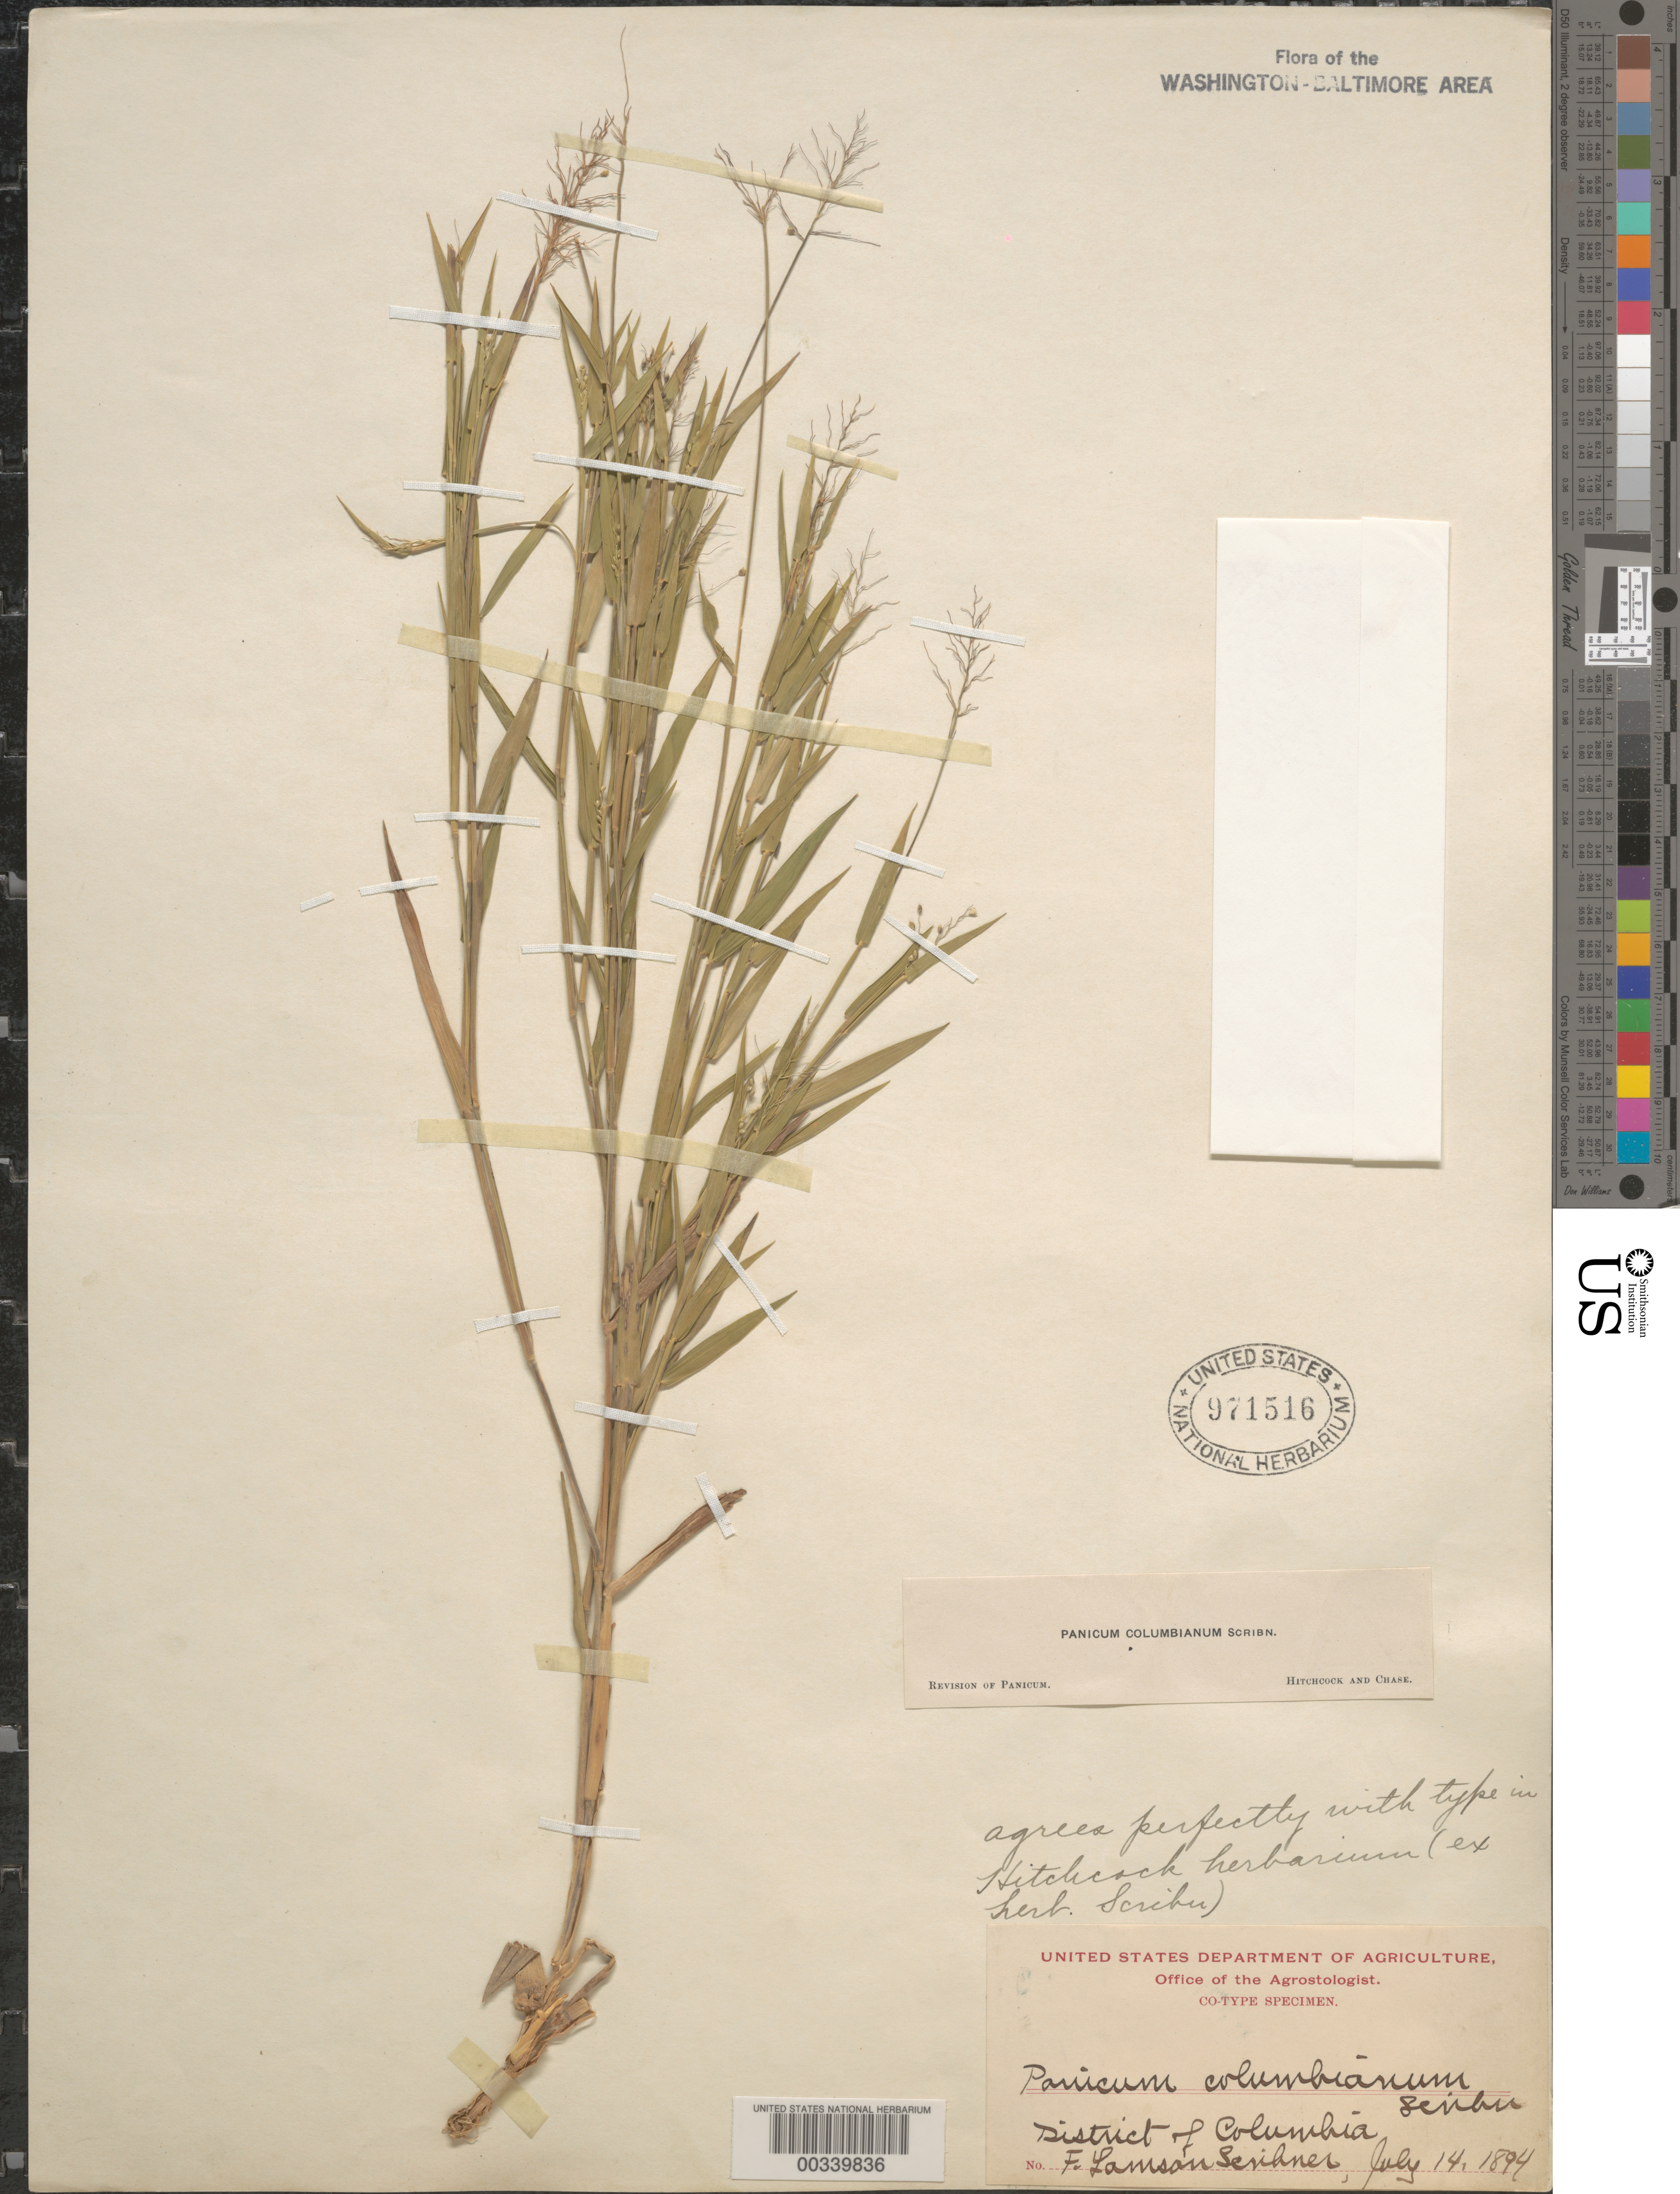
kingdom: Plantae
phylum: Tracheophyta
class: Liliopsida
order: Poales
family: Poaceae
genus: Dichanthelium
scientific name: Dichanthelium sabulorum var. thinium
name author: (Hitchc. & Chase) Gould & C.A. Clark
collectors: F. L. Scribner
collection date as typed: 14 Jul 1894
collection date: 1894-07-14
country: United States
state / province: District of Columbia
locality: Washington, DC and vicinity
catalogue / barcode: US 971516